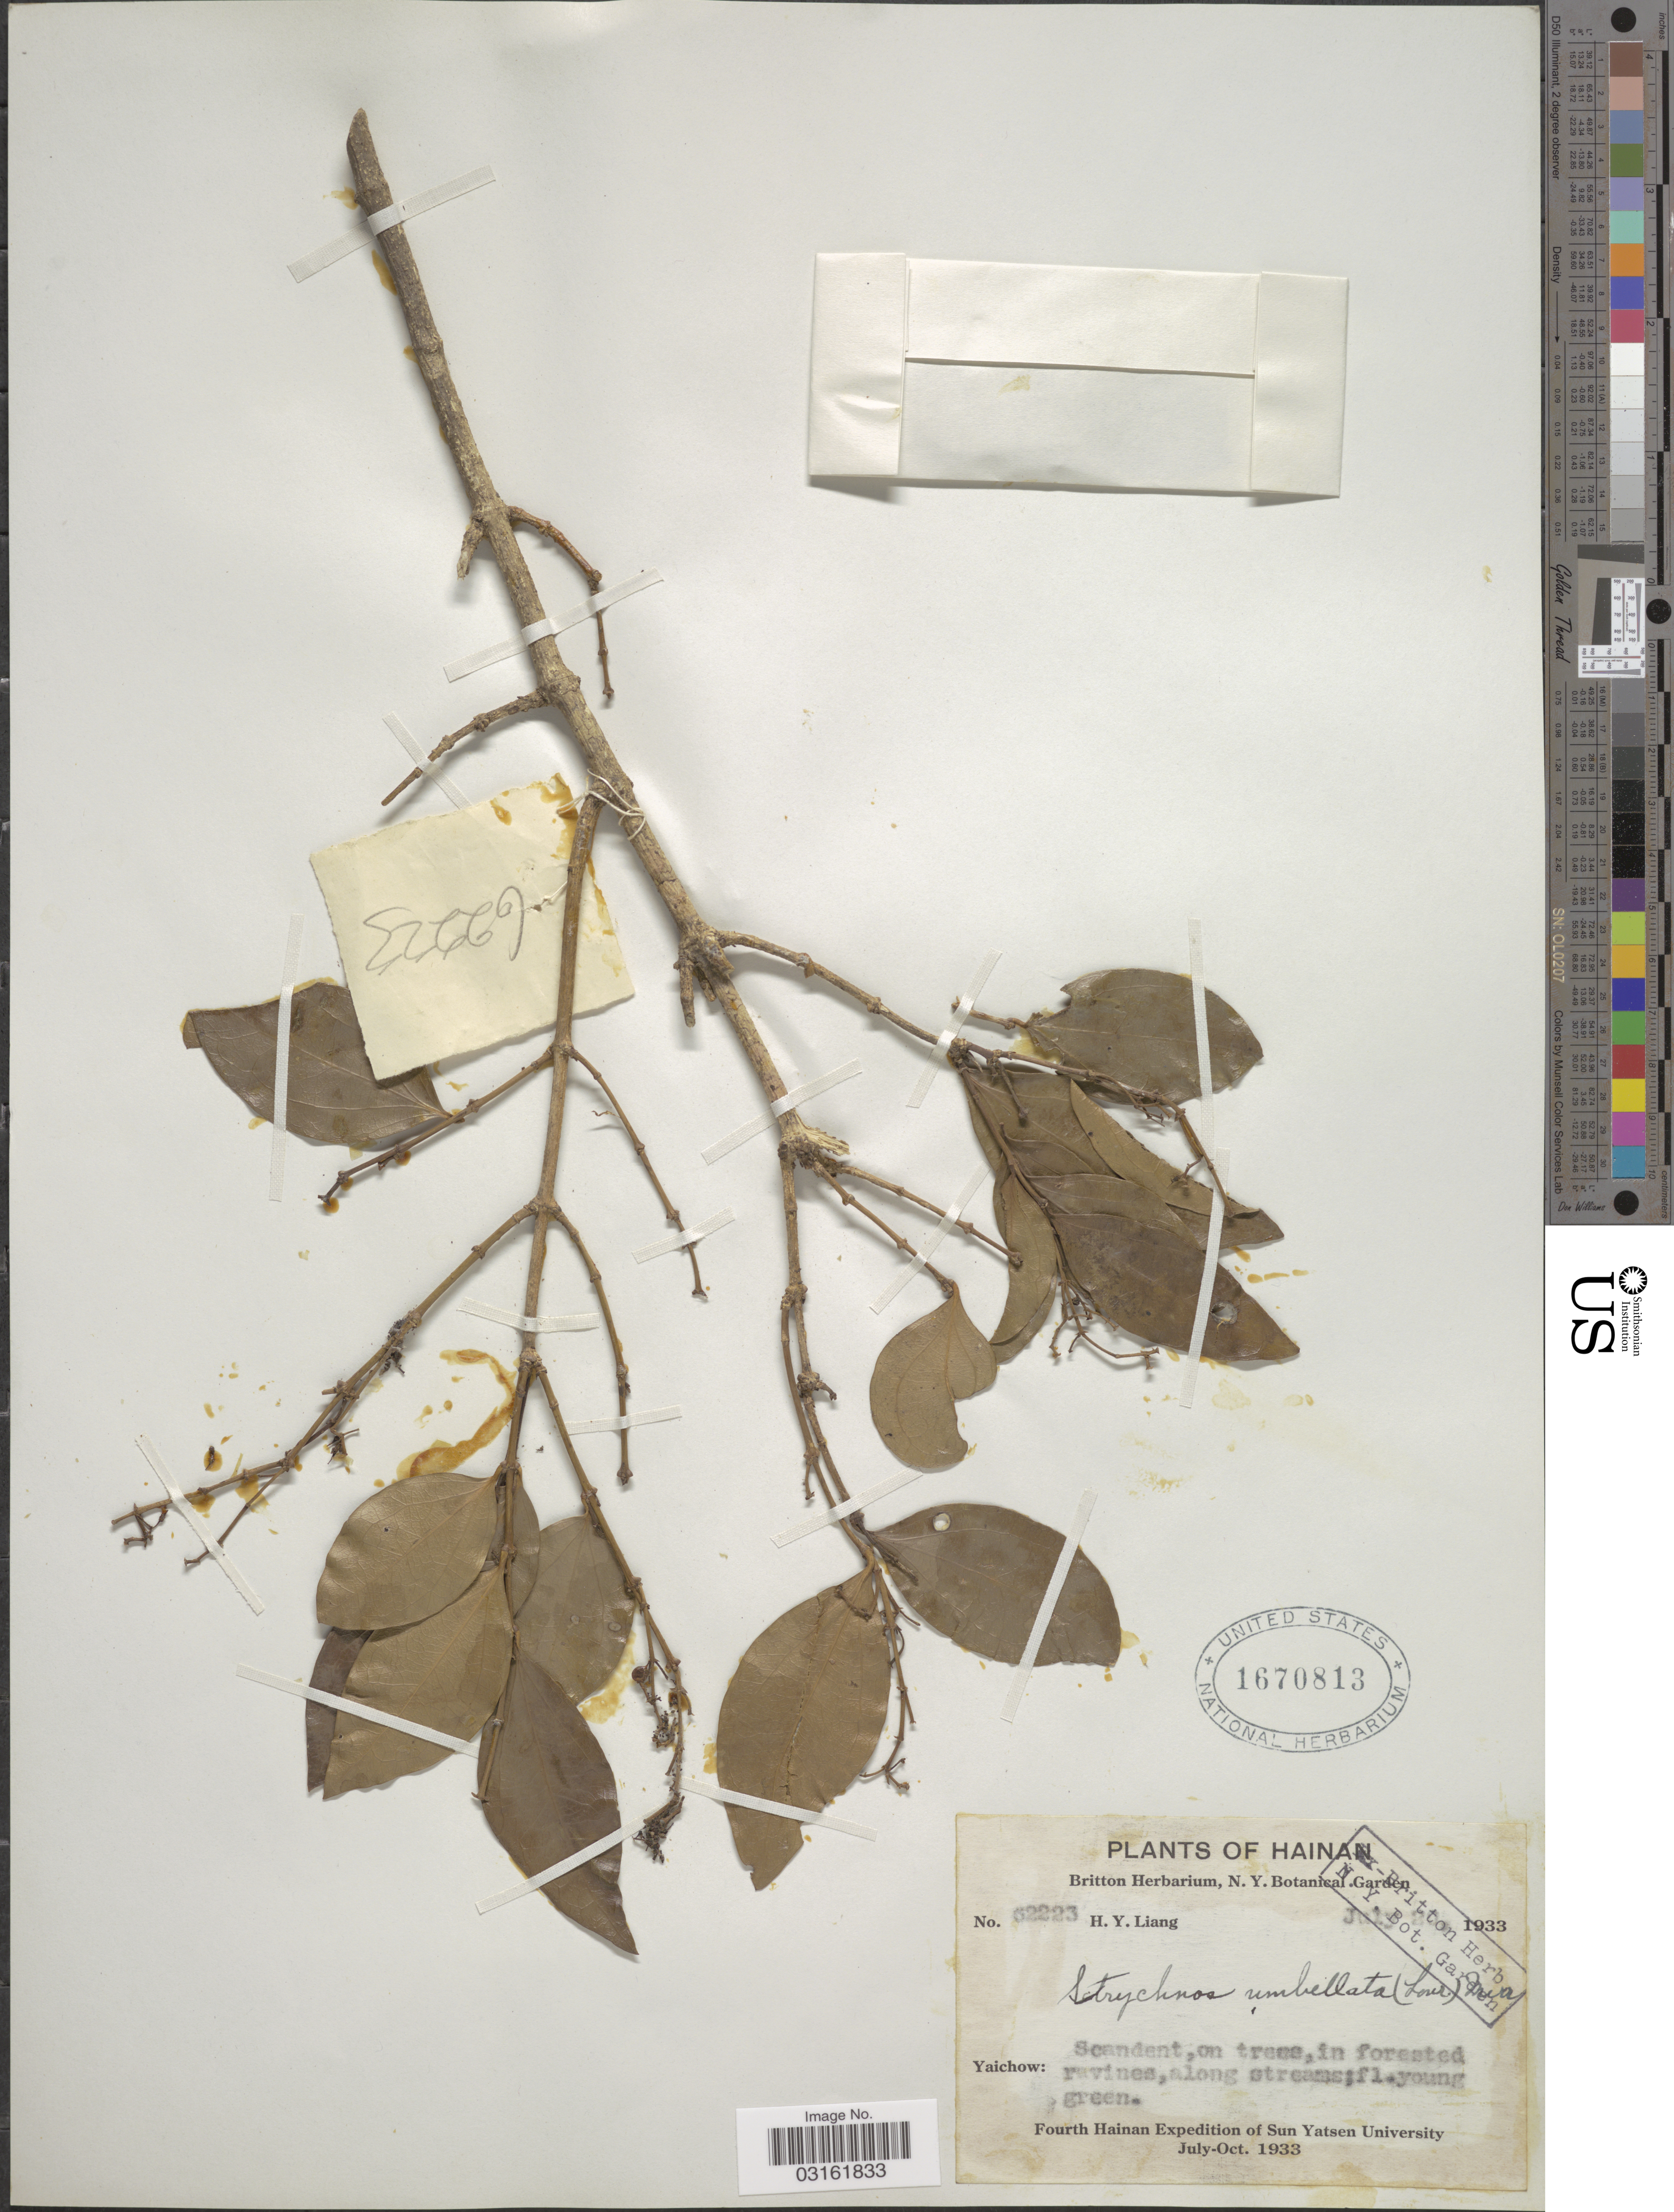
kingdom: Plantae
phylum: Tracheophyta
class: Magnoliopsida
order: Gentianales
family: Loganiaceae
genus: Strychnos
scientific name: Strychnos umbellata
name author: Merr.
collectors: H. Y. Liang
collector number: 52223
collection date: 1933-07-21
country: China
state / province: Hainan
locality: Yaichow.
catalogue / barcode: US 1670813